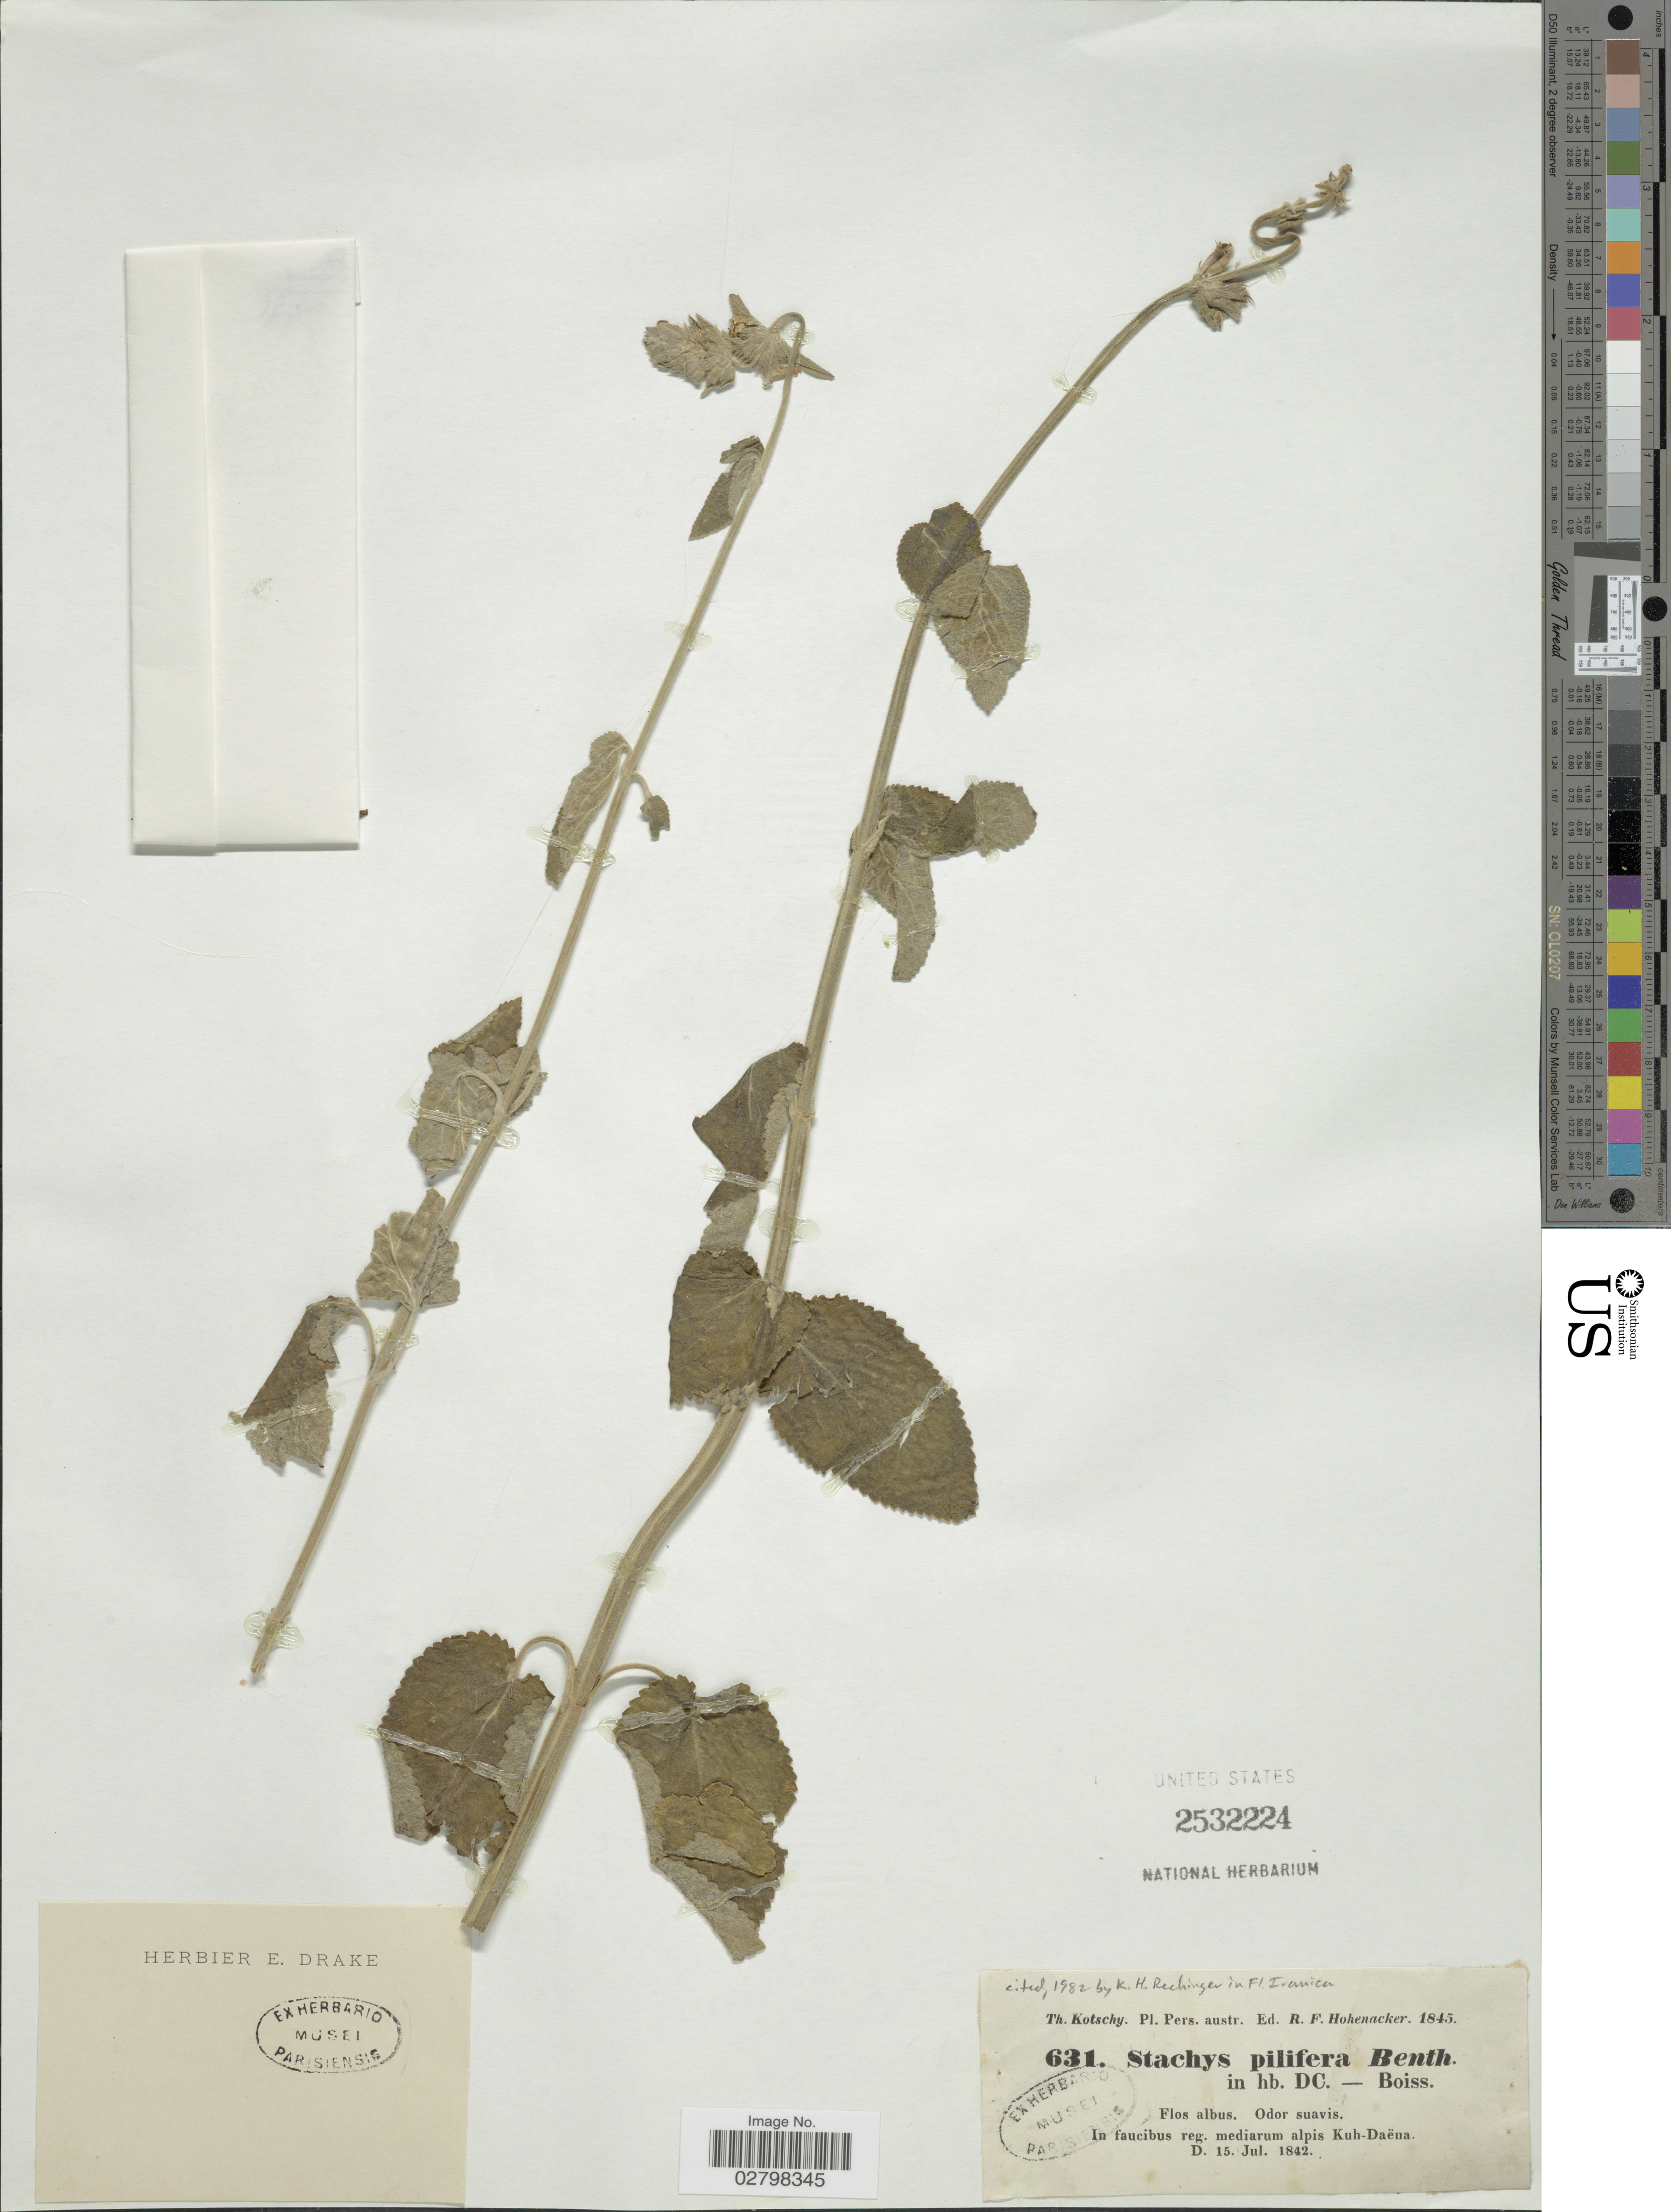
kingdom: Plantae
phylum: Tracheophyta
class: Magnoliopsida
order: Lamiales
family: Lamiaceae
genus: Stachys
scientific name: Stachys pilifera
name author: Benth.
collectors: K. G. Kotschy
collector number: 631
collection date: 1842-07-15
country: Iran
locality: Pers. austr. In faucibus reg. mediarum alpis Kuh-Daëna.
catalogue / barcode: US 2532224